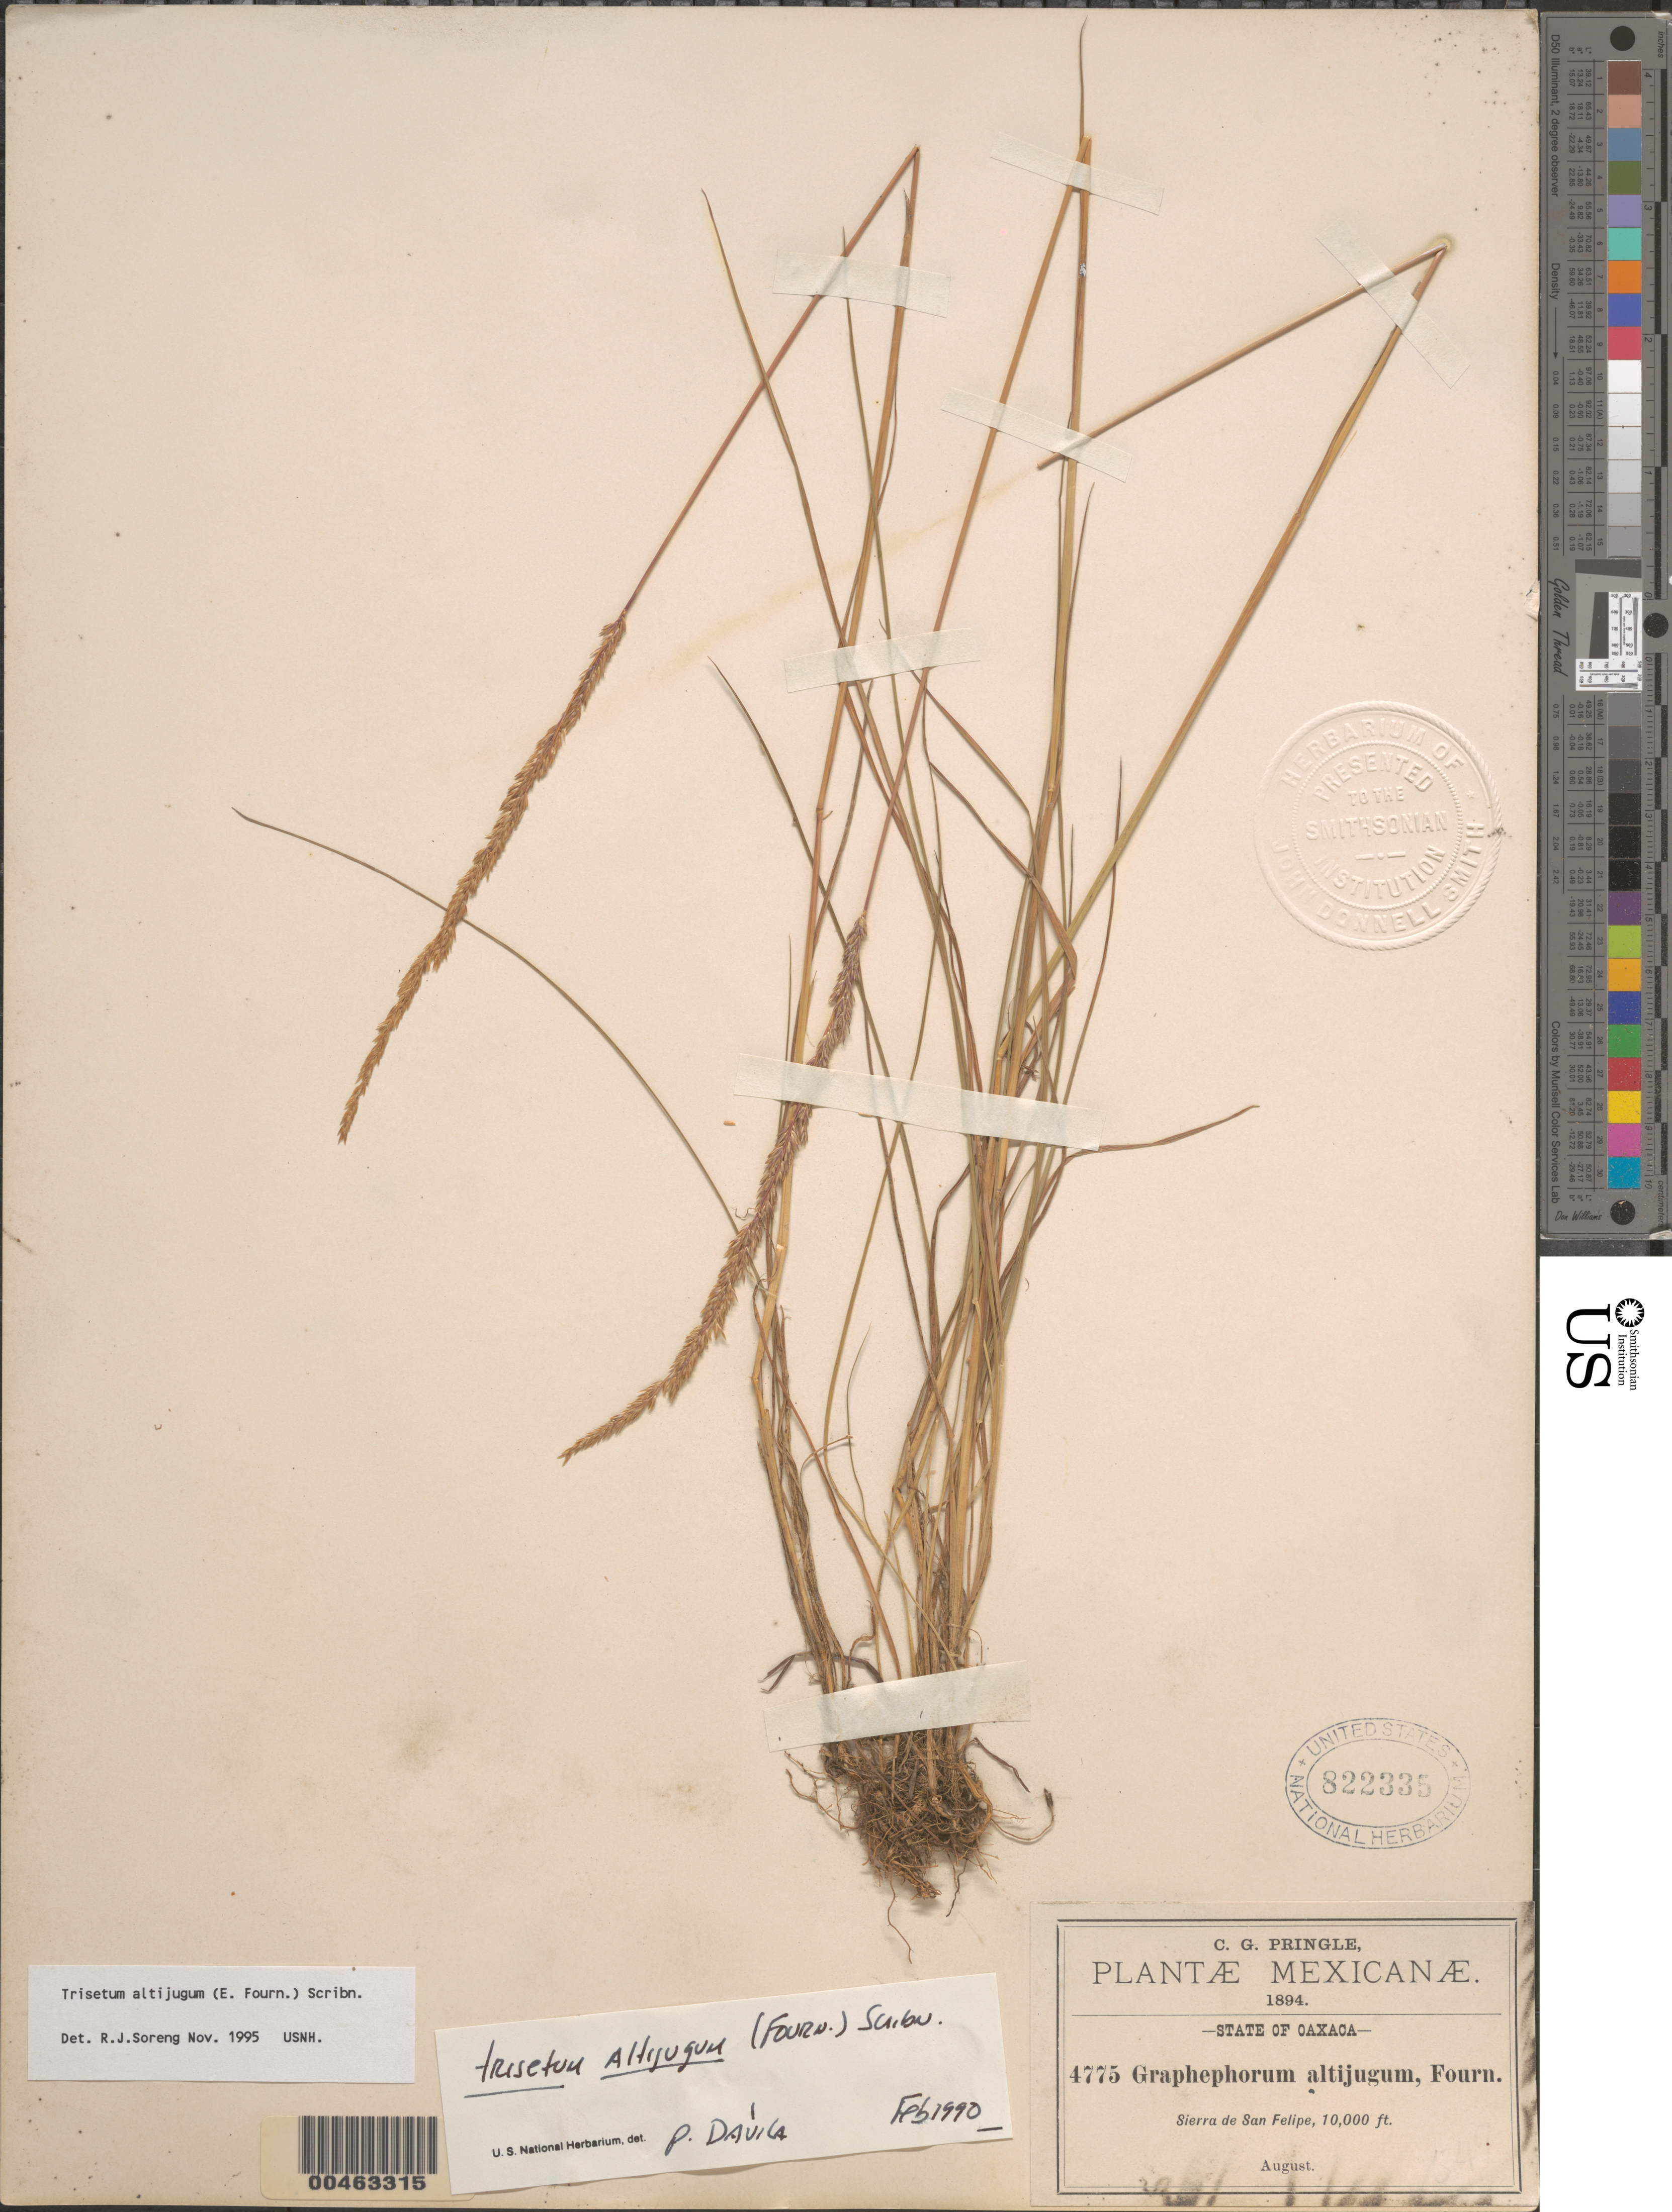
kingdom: Plantae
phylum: Tracheophyta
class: Liliopsida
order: Poales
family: Poaceae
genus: Trisetum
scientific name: Trisetum altijugum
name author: (E. Fourn.) Scribn.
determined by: Soreng, Robert J., Research Associate (BOT), Smithsonian Institution - National Museum of Natural History (UNITED STATES)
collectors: C. G. Pringle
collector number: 4775/549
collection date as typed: Aug 1894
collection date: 1894-08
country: Mexico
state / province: Oaxaca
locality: Sierra de San Felipe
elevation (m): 3048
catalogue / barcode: US 822335